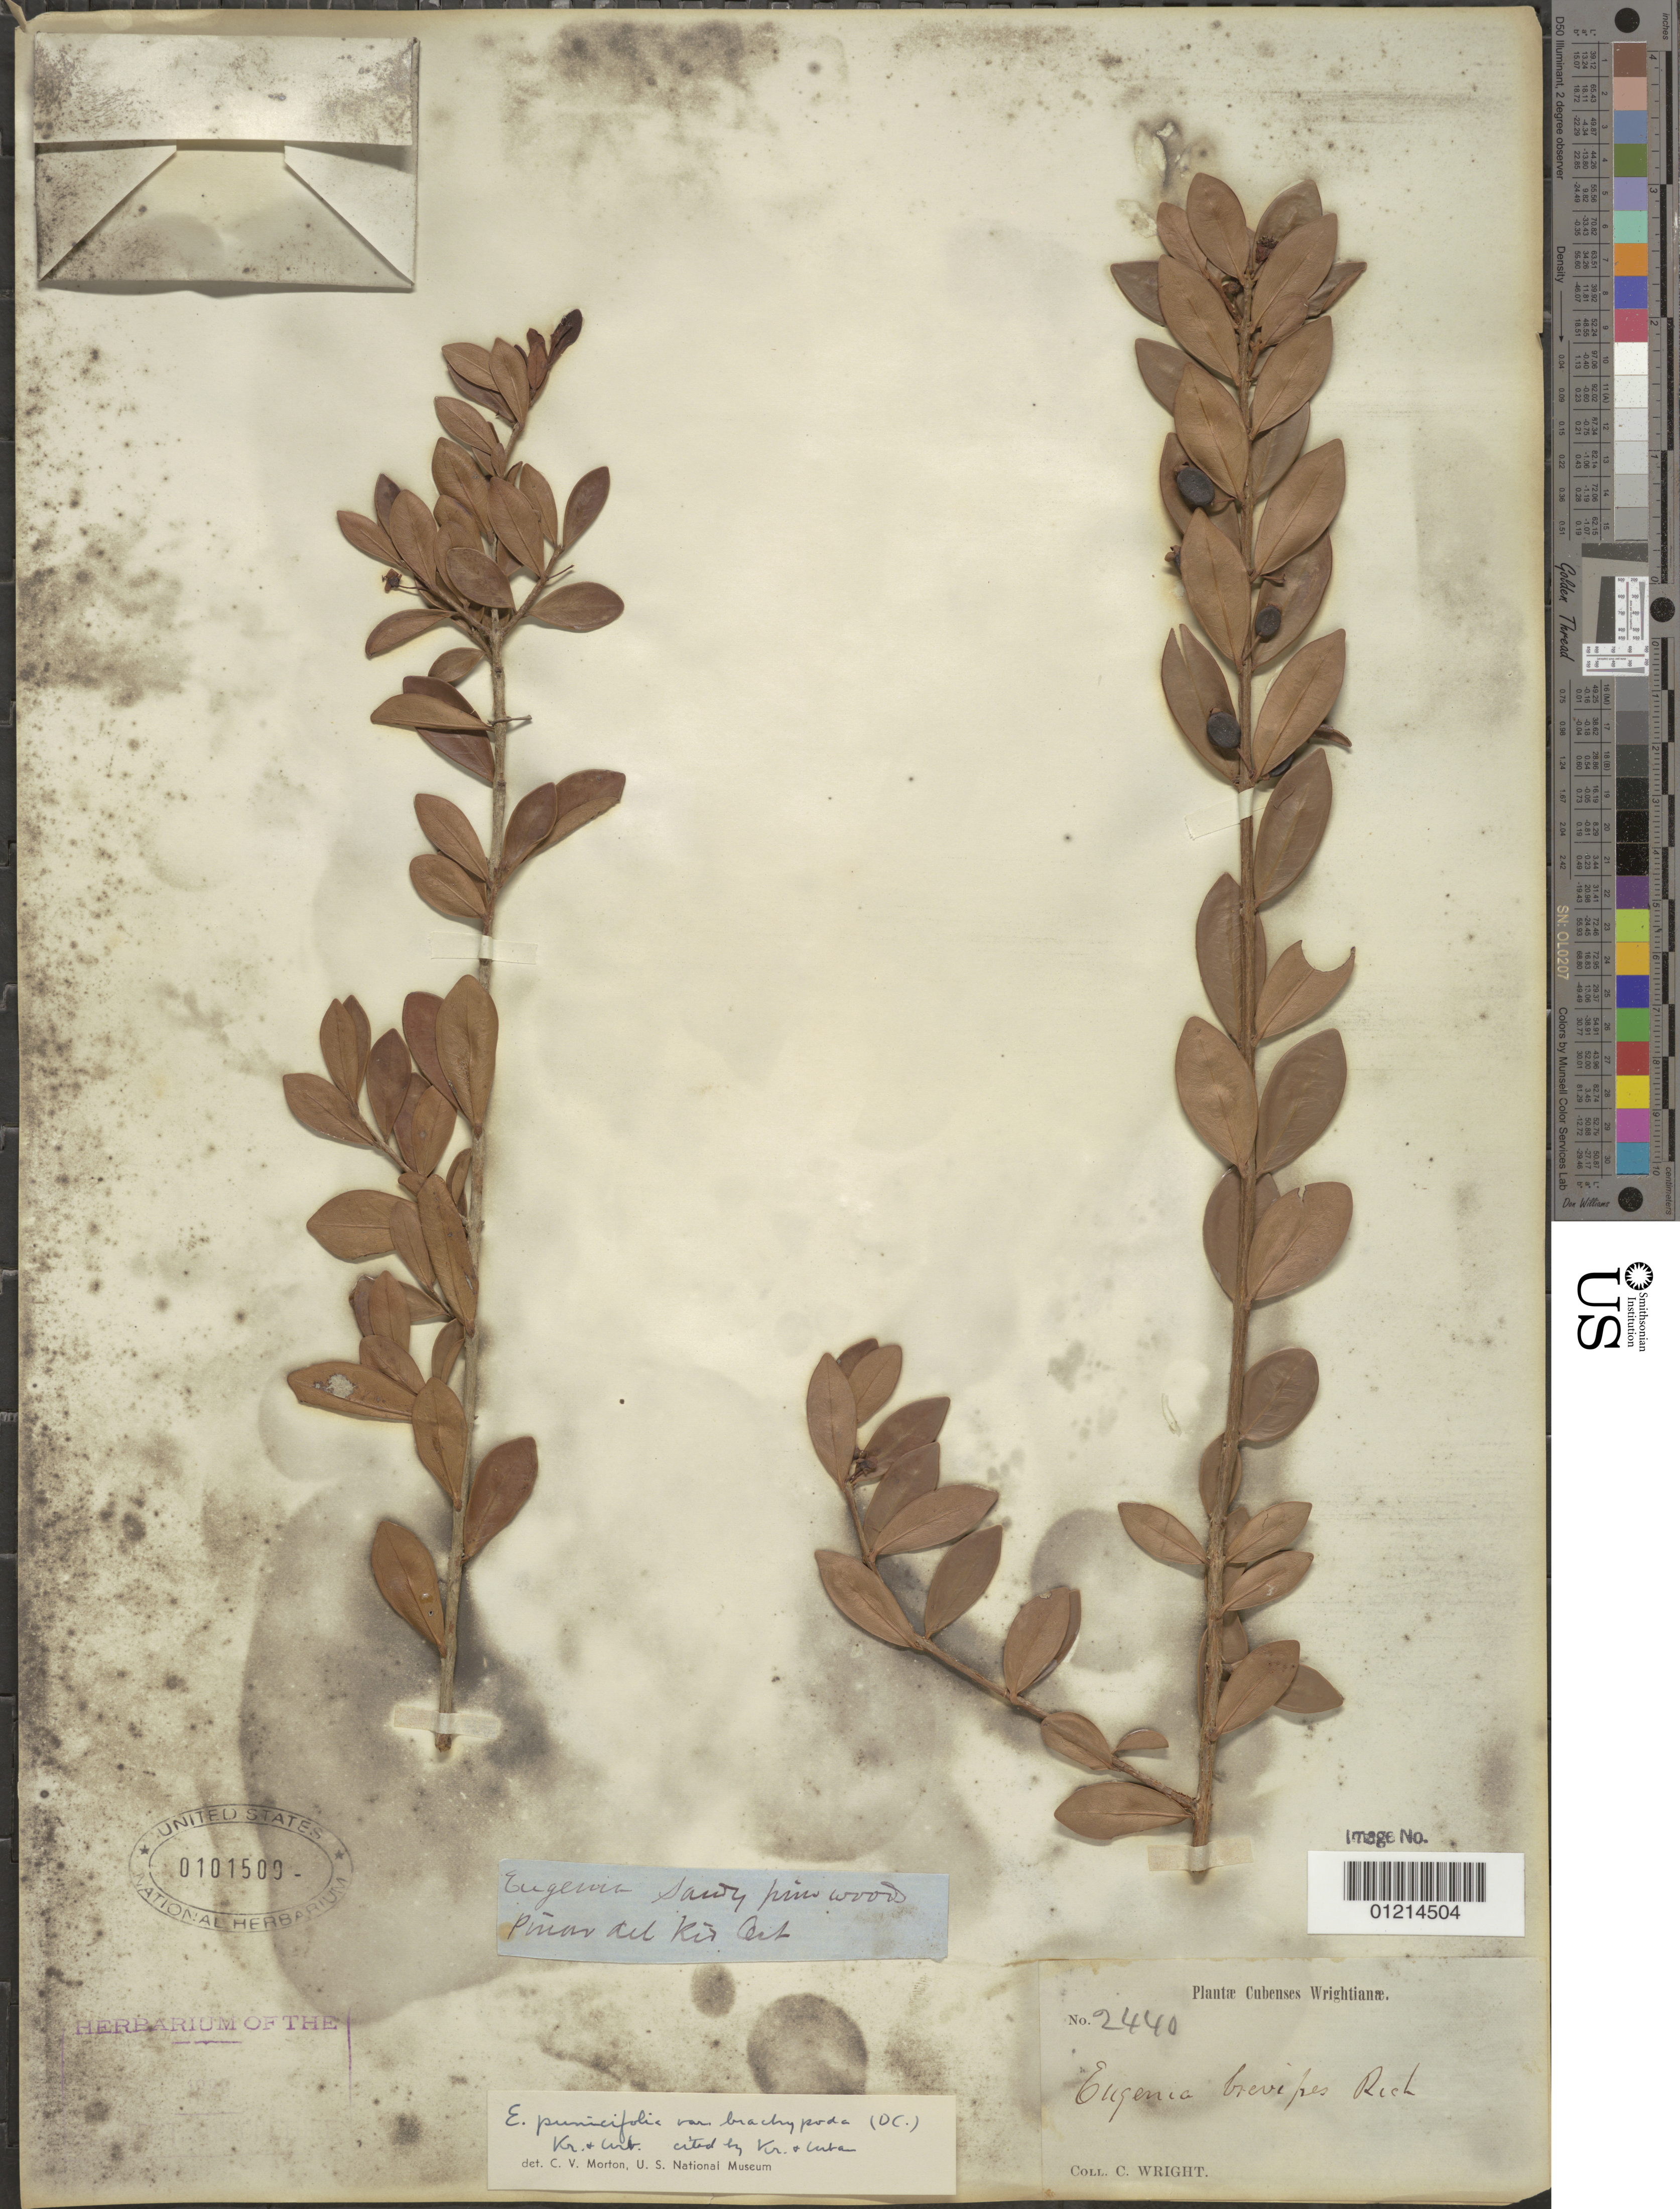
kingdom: Plantae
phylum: Tracheophyta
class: Magnoliopsida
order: Myrtales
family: Myrtaceae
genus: Eugenia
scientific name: Eugenia punicifolia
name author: (Kunth) DC.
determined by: Morton, C. V.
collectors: C. Wright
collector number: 2440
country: Cuba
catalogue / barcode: US 101509